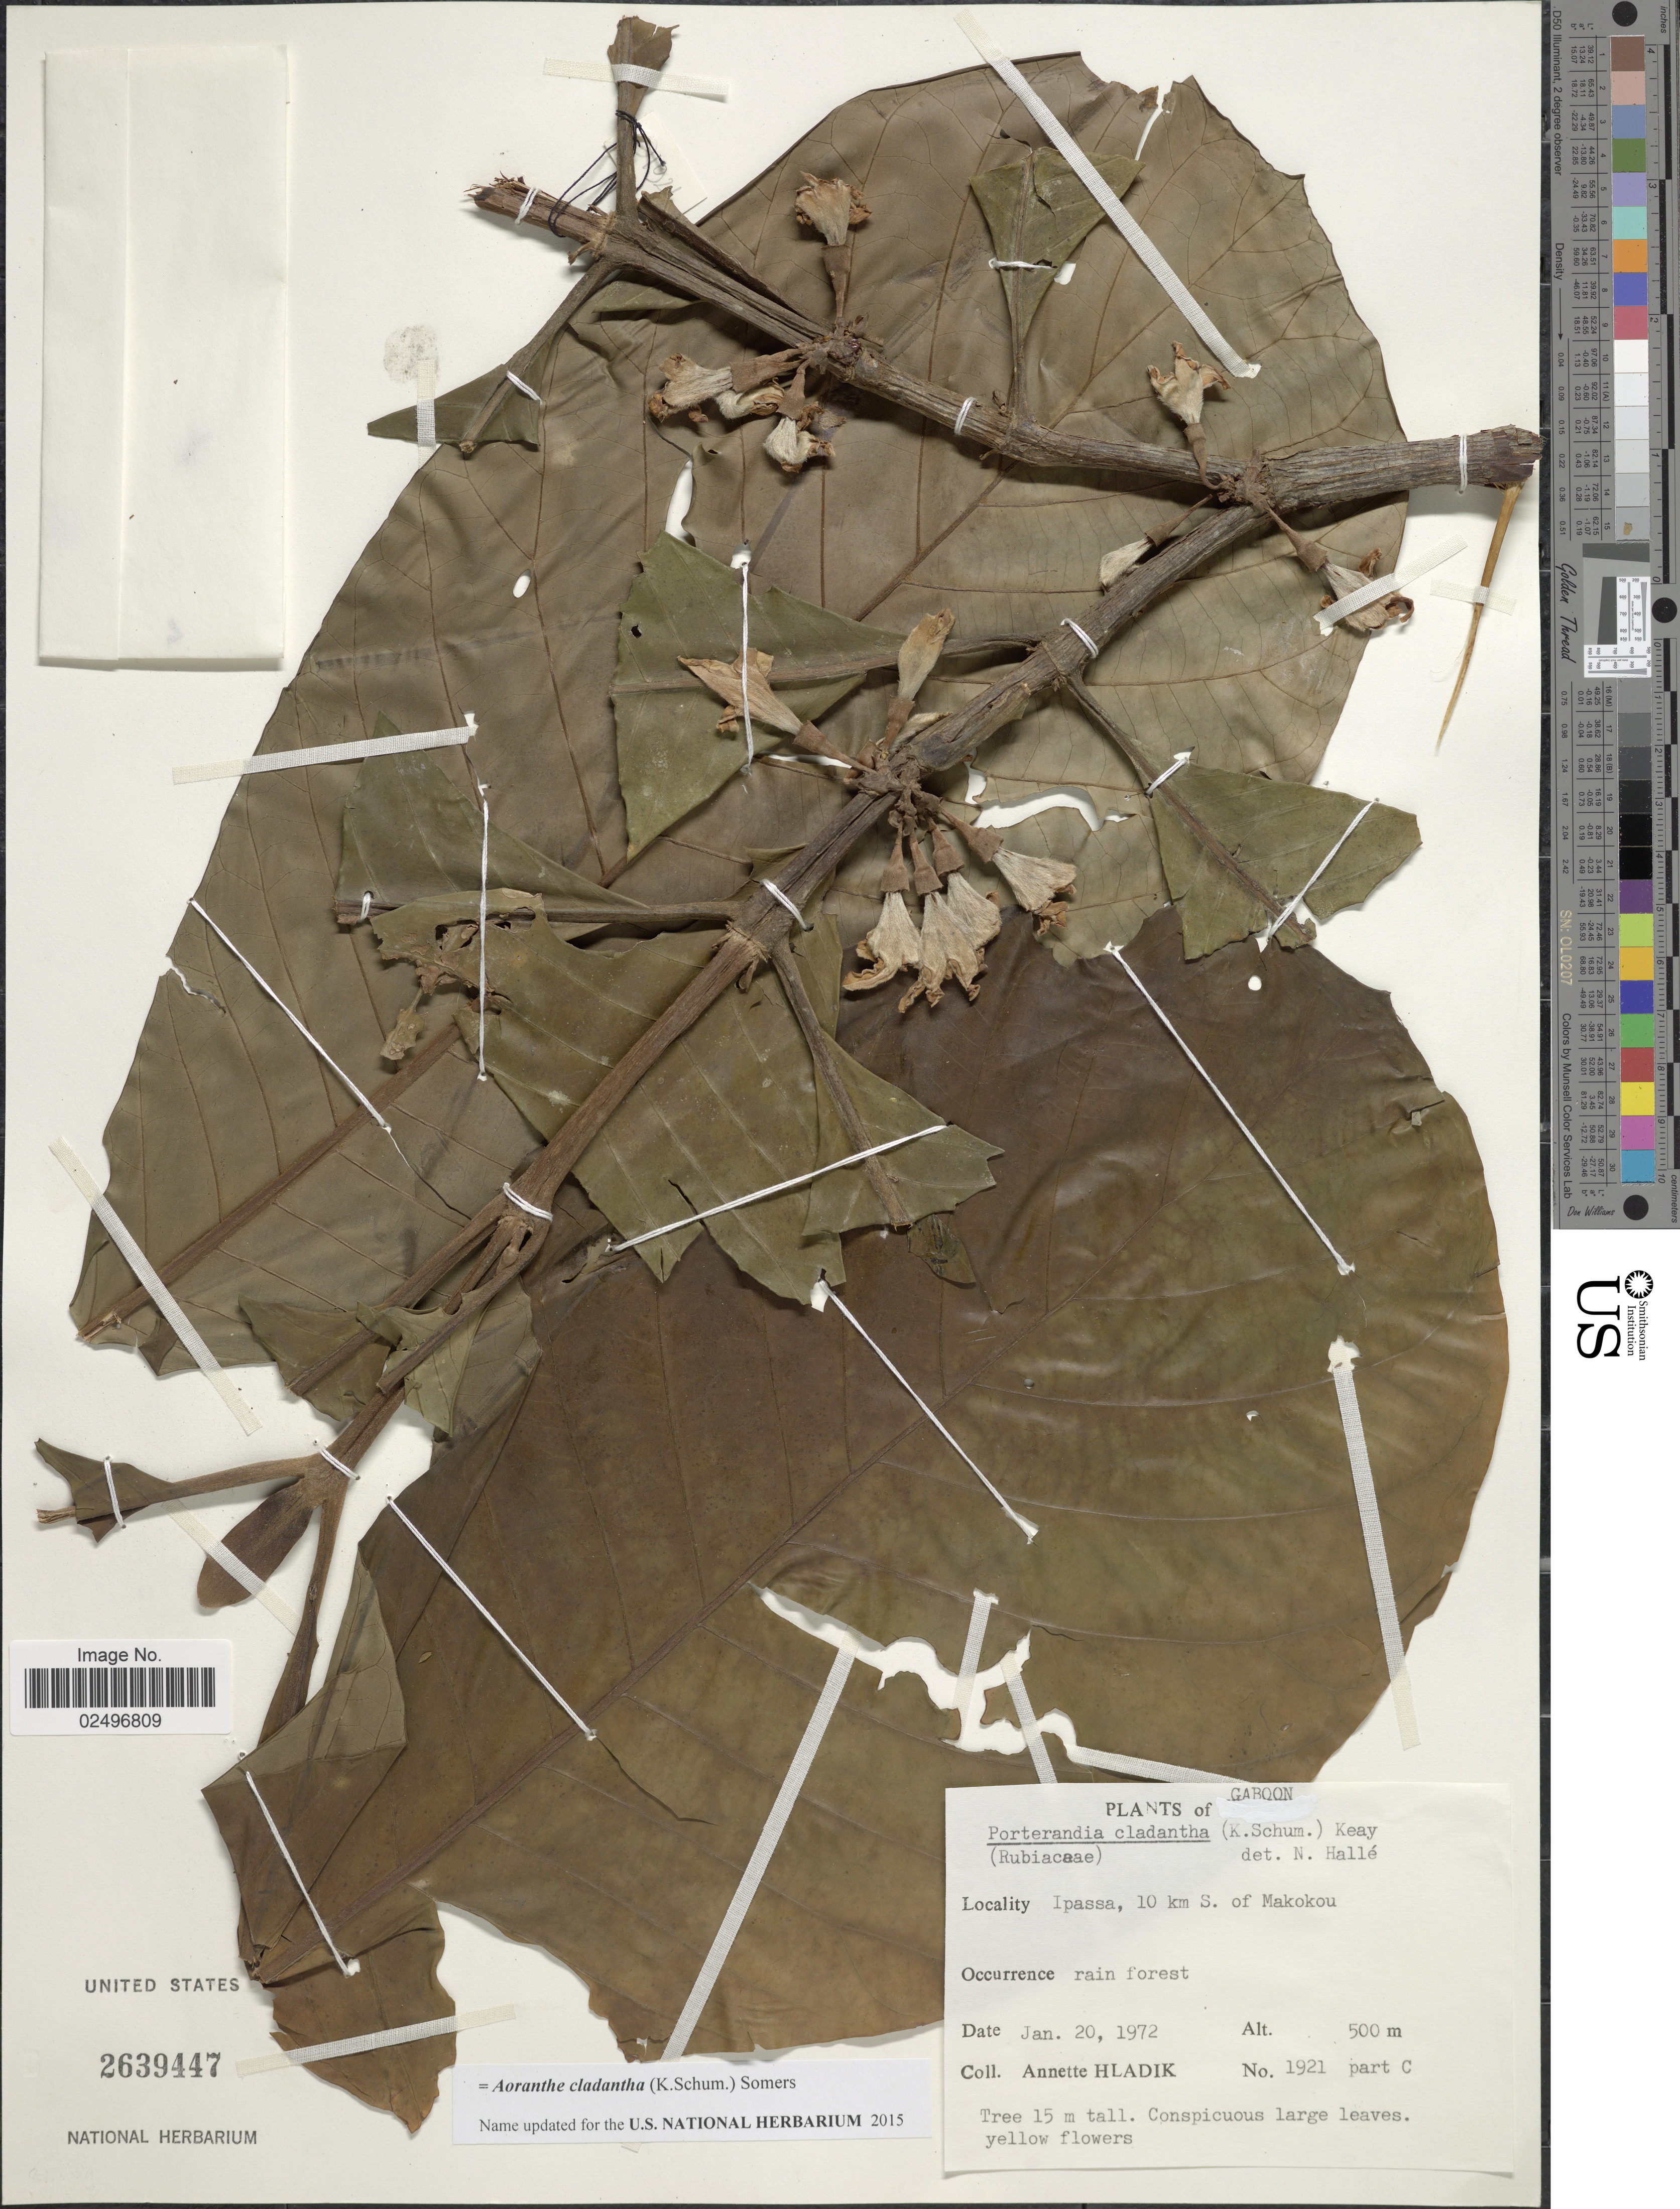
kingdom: Plantae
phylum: Tracheophyta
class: Magnoliopsida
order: Gentianales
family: Rubiaceae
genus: Aoranthe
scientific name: Aoranthe cladantha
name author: (K. Schum.) Somers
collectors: A. Hladik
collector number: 1921 part C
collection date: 1972-01-20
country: Gabon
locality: Gaboon, Ipassa, 10 km S of Makokou; rain forest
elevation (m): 500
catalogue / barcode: US 2639447